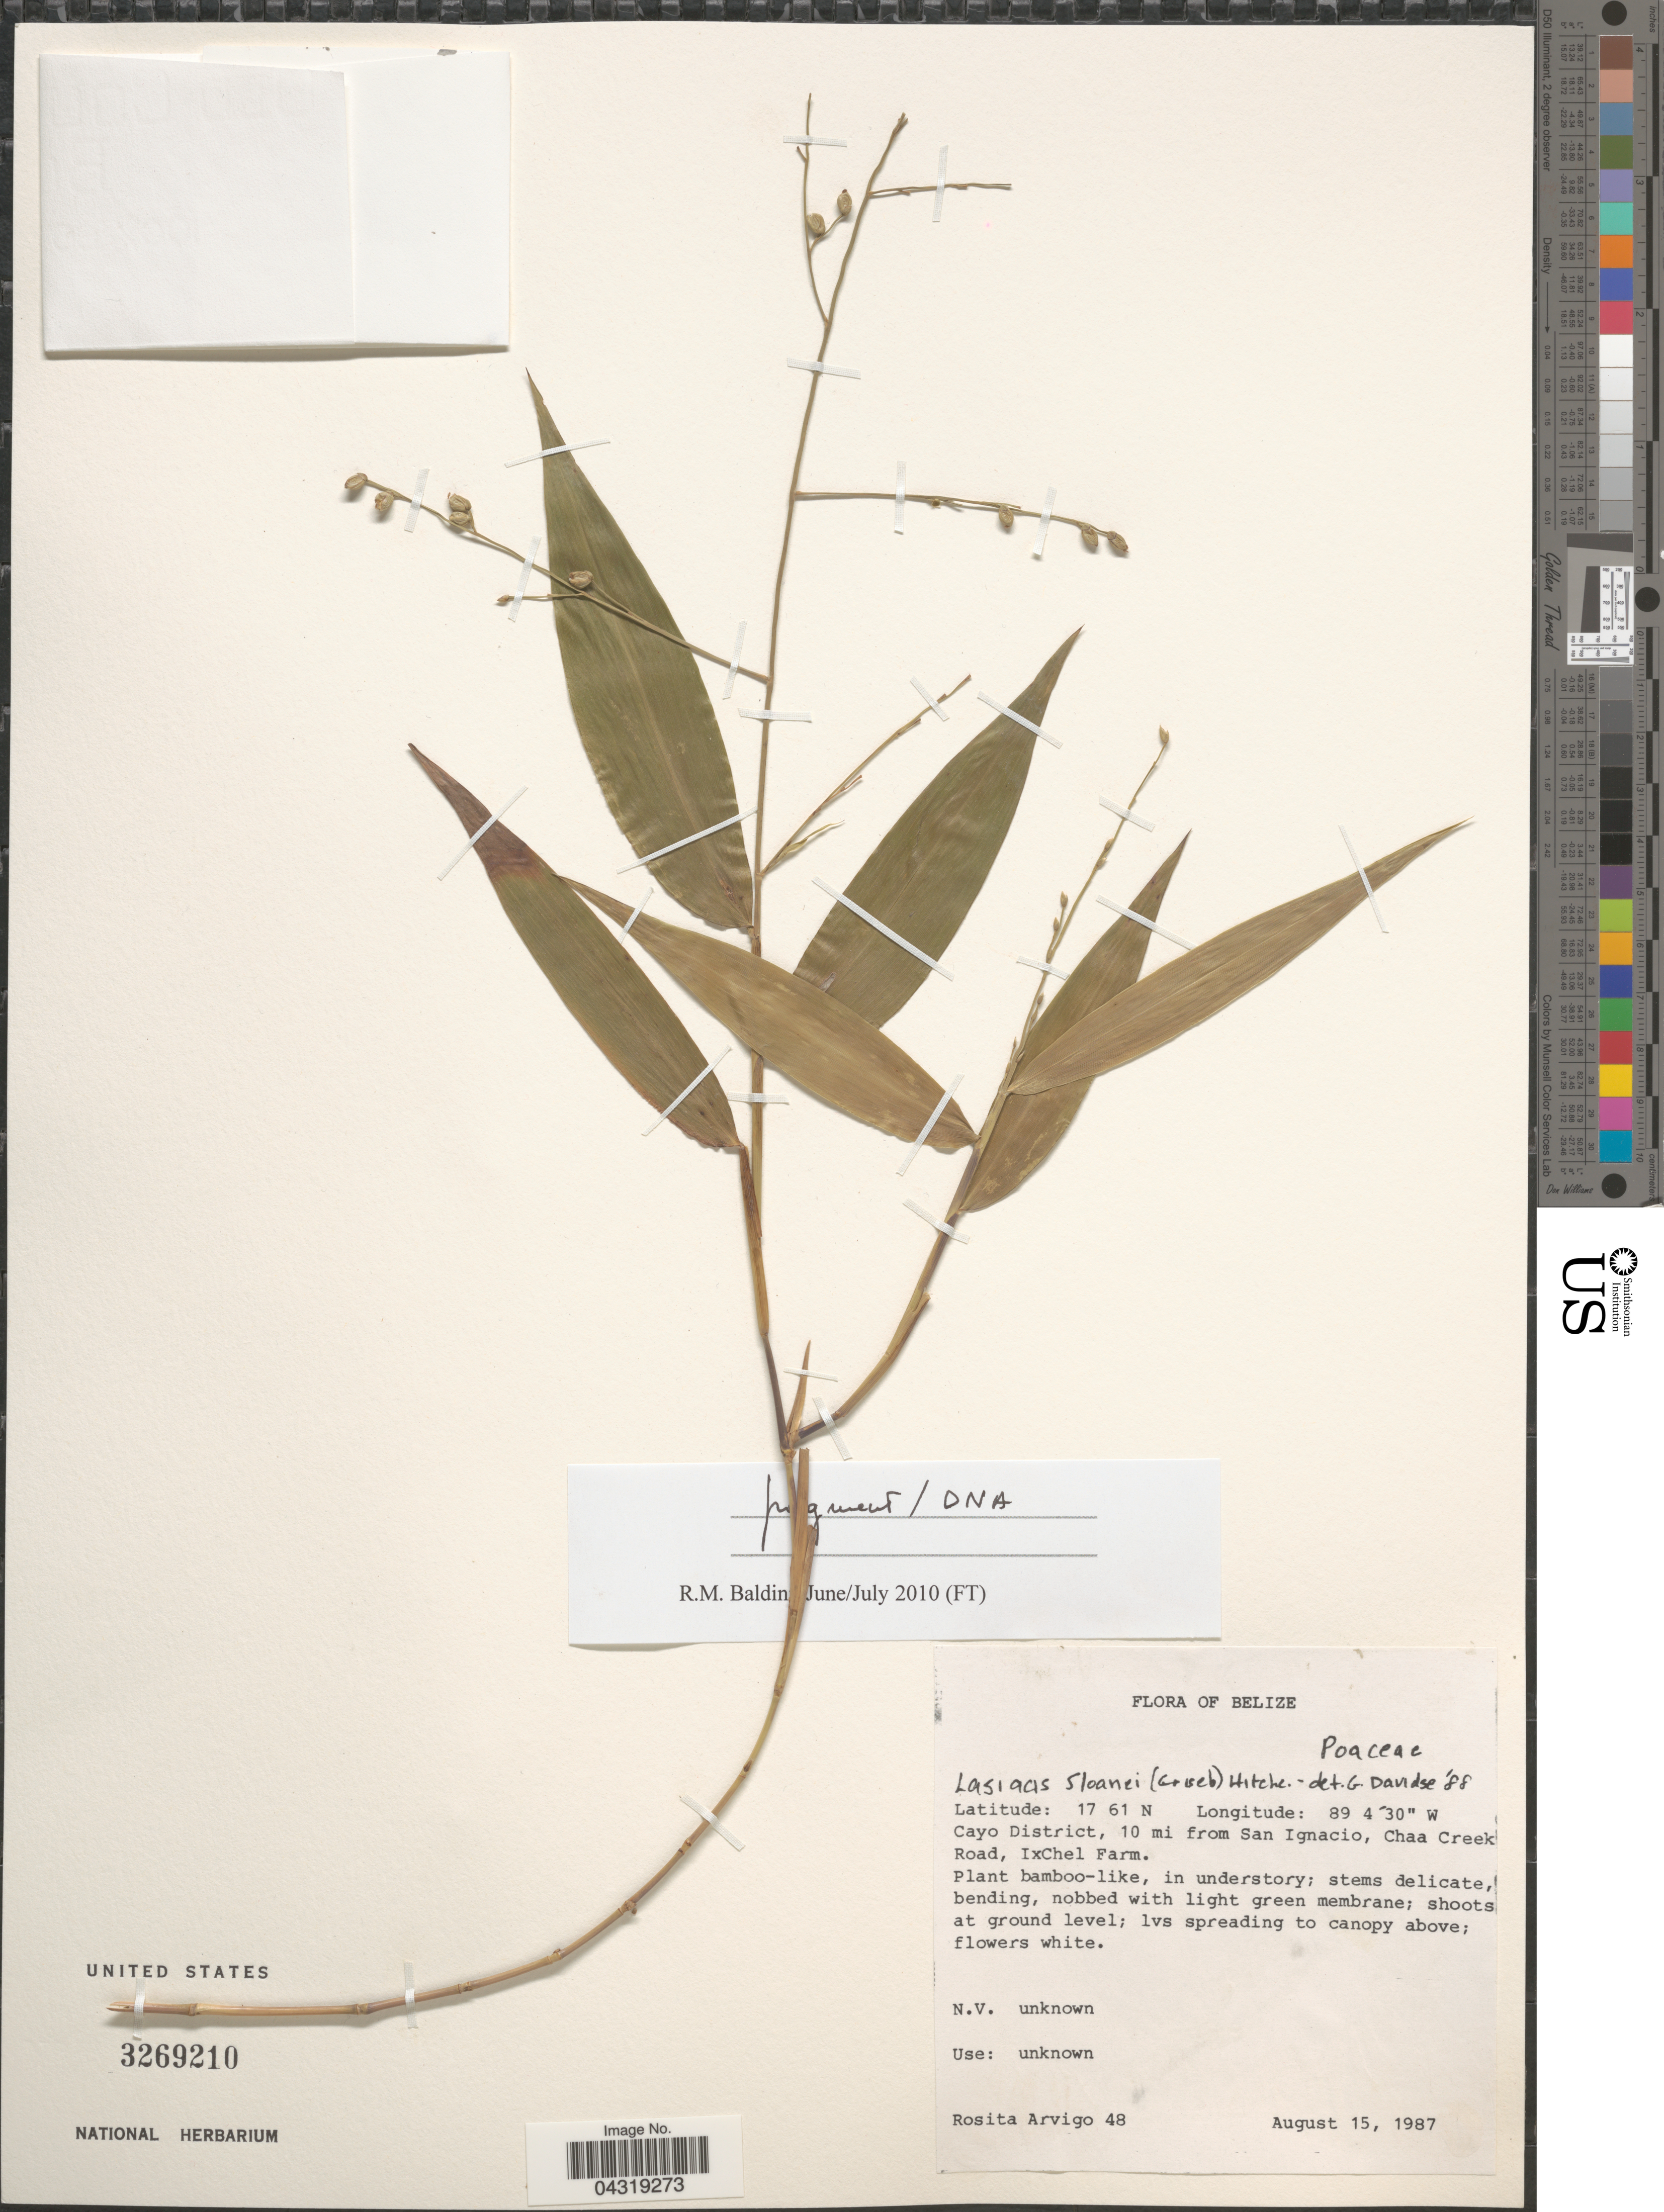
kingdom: Plantae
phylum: Tracheophyta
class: Liliopsida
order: Poales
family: Poaceae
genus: Lasiacis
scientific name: Lasiacis sloanei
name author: (Griseb.) Hitchc.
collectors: R. Arvigo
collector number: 48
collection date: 1987-08-15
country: Belize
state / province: Cayo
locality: Cayo District, 10 mi from San Ignacio, Chaa Creek Road, Ixchel Farm.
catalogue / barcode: US 3269210